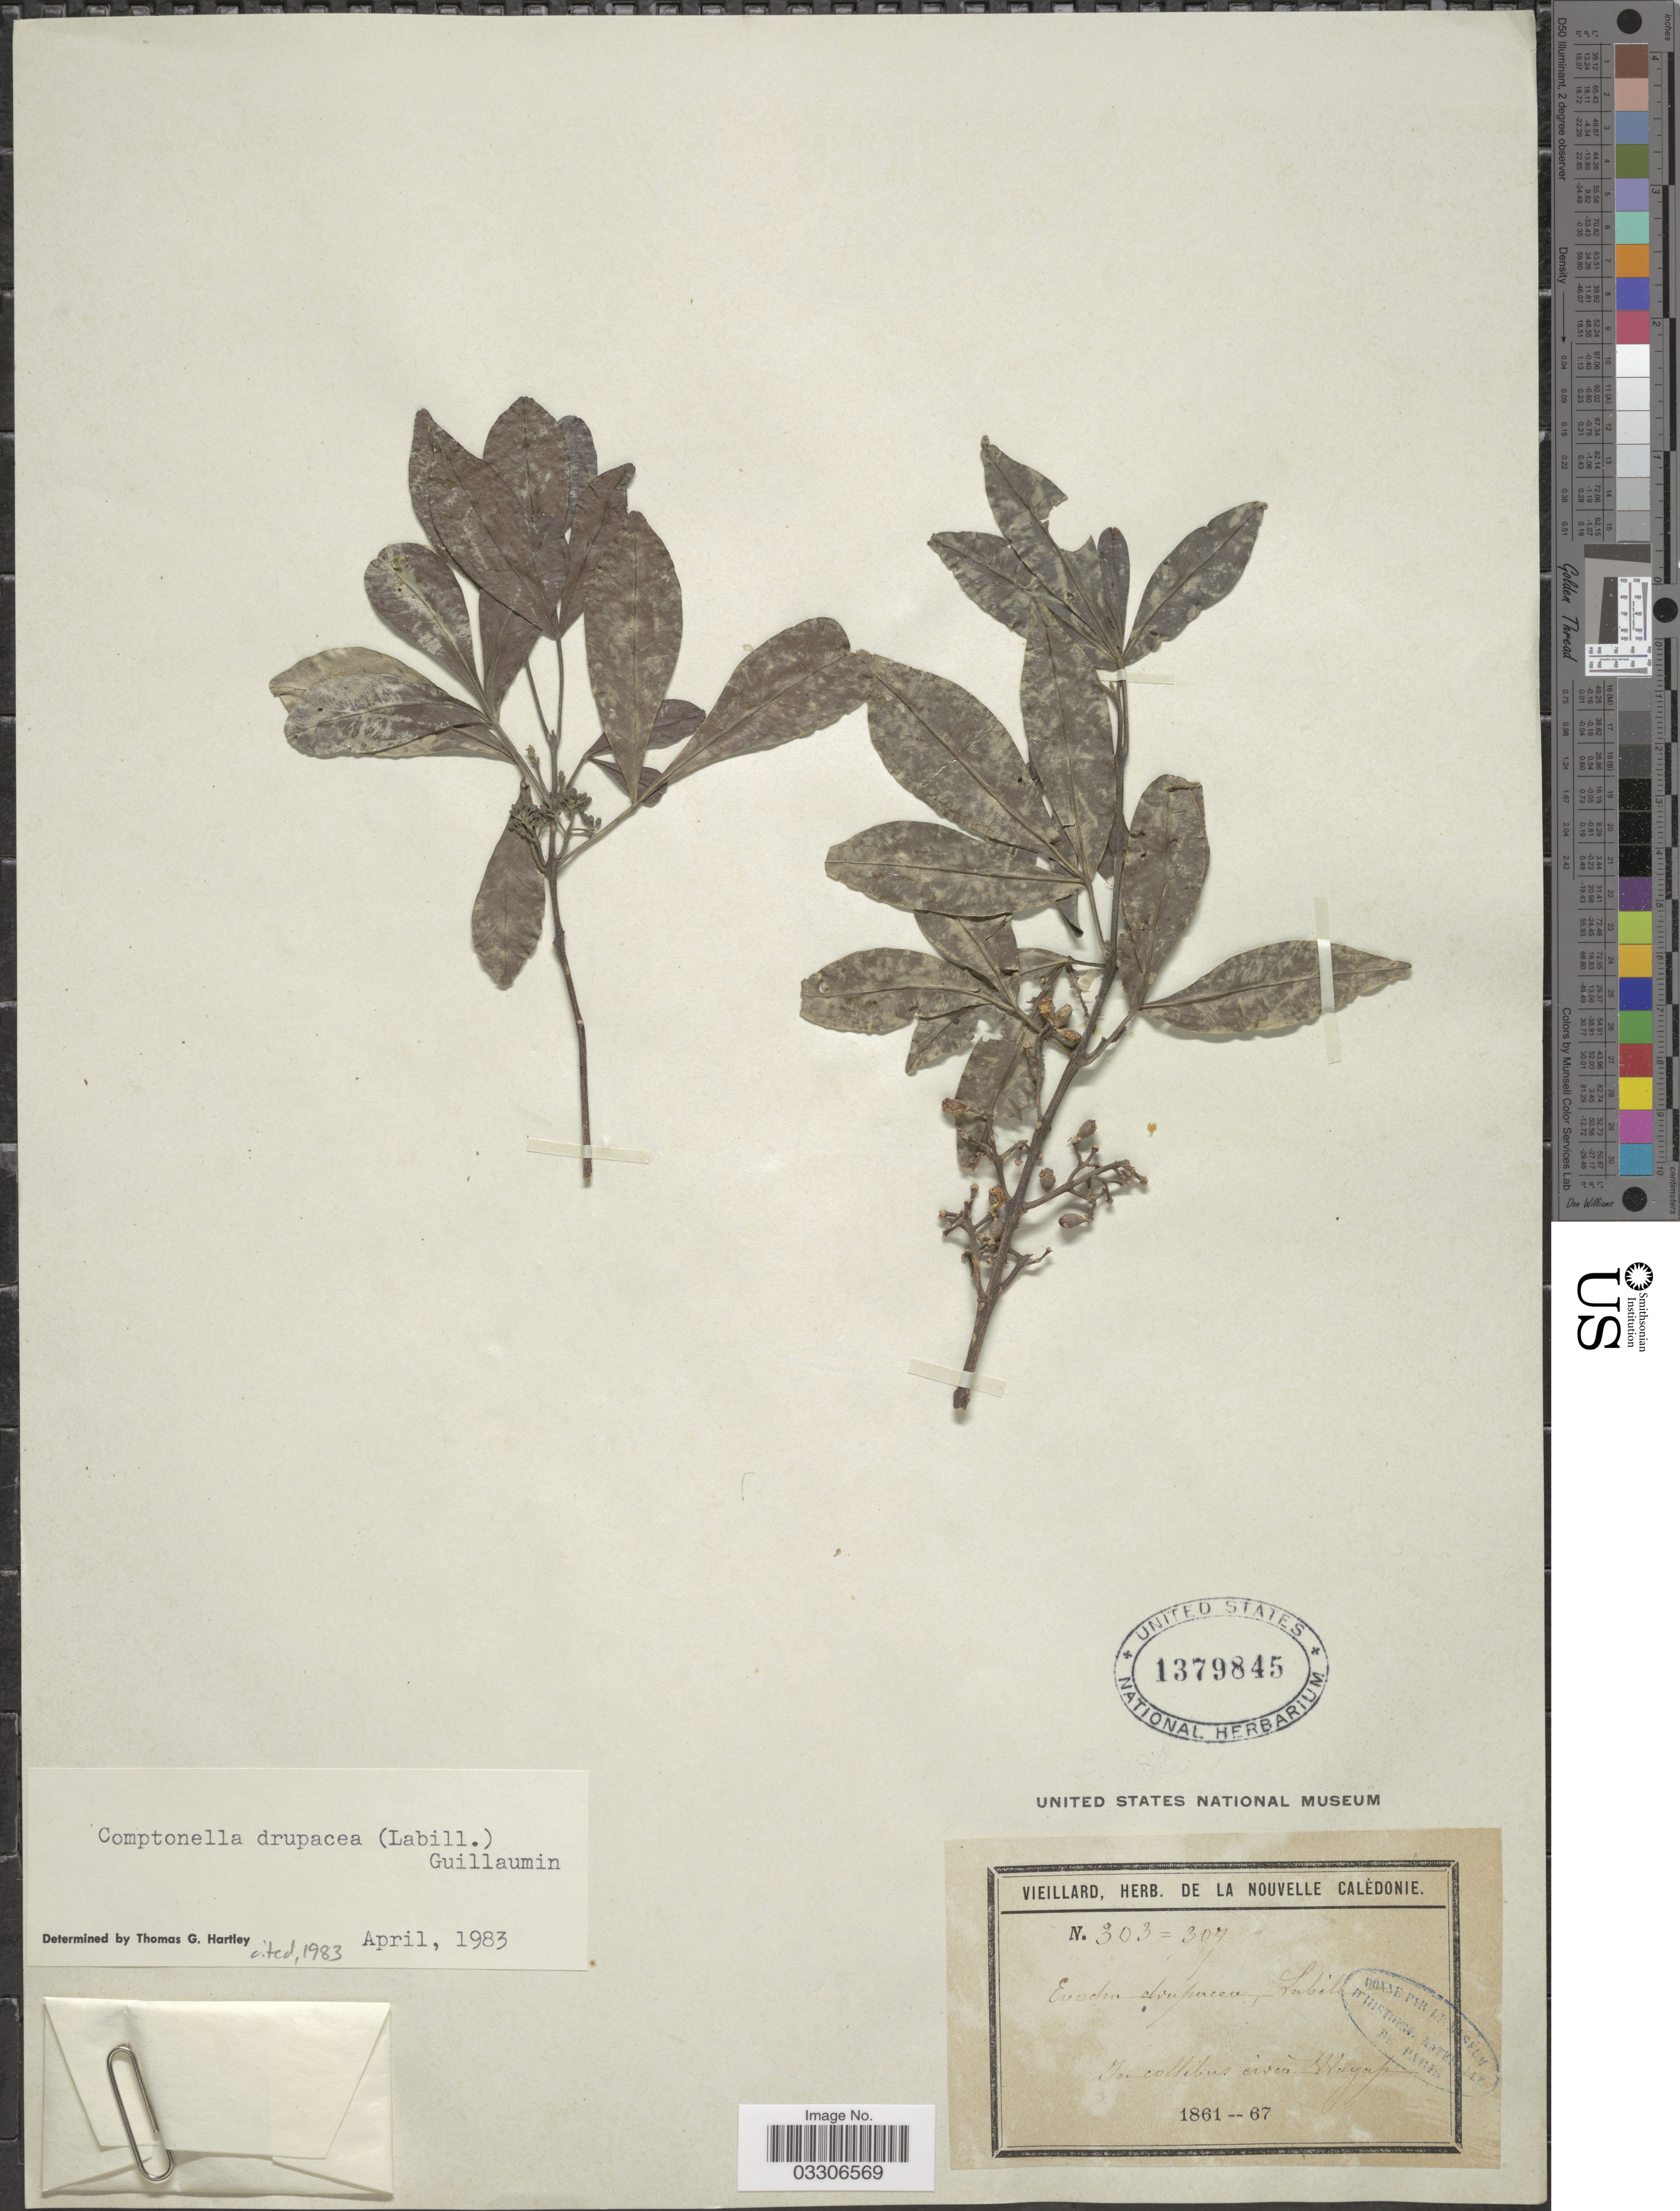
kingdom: Plantae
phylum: Tracheophyta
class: Magnoliopsida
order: Sapindales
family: Rutaceae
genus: Comptonella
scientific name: Comptonella drupacea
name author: (Labill.) Guillaumin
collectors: -. Vieillard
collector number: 303/307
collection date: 1861/1867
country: New Caledonia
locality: In collibus circa Wagap.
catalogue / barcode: US 1379845